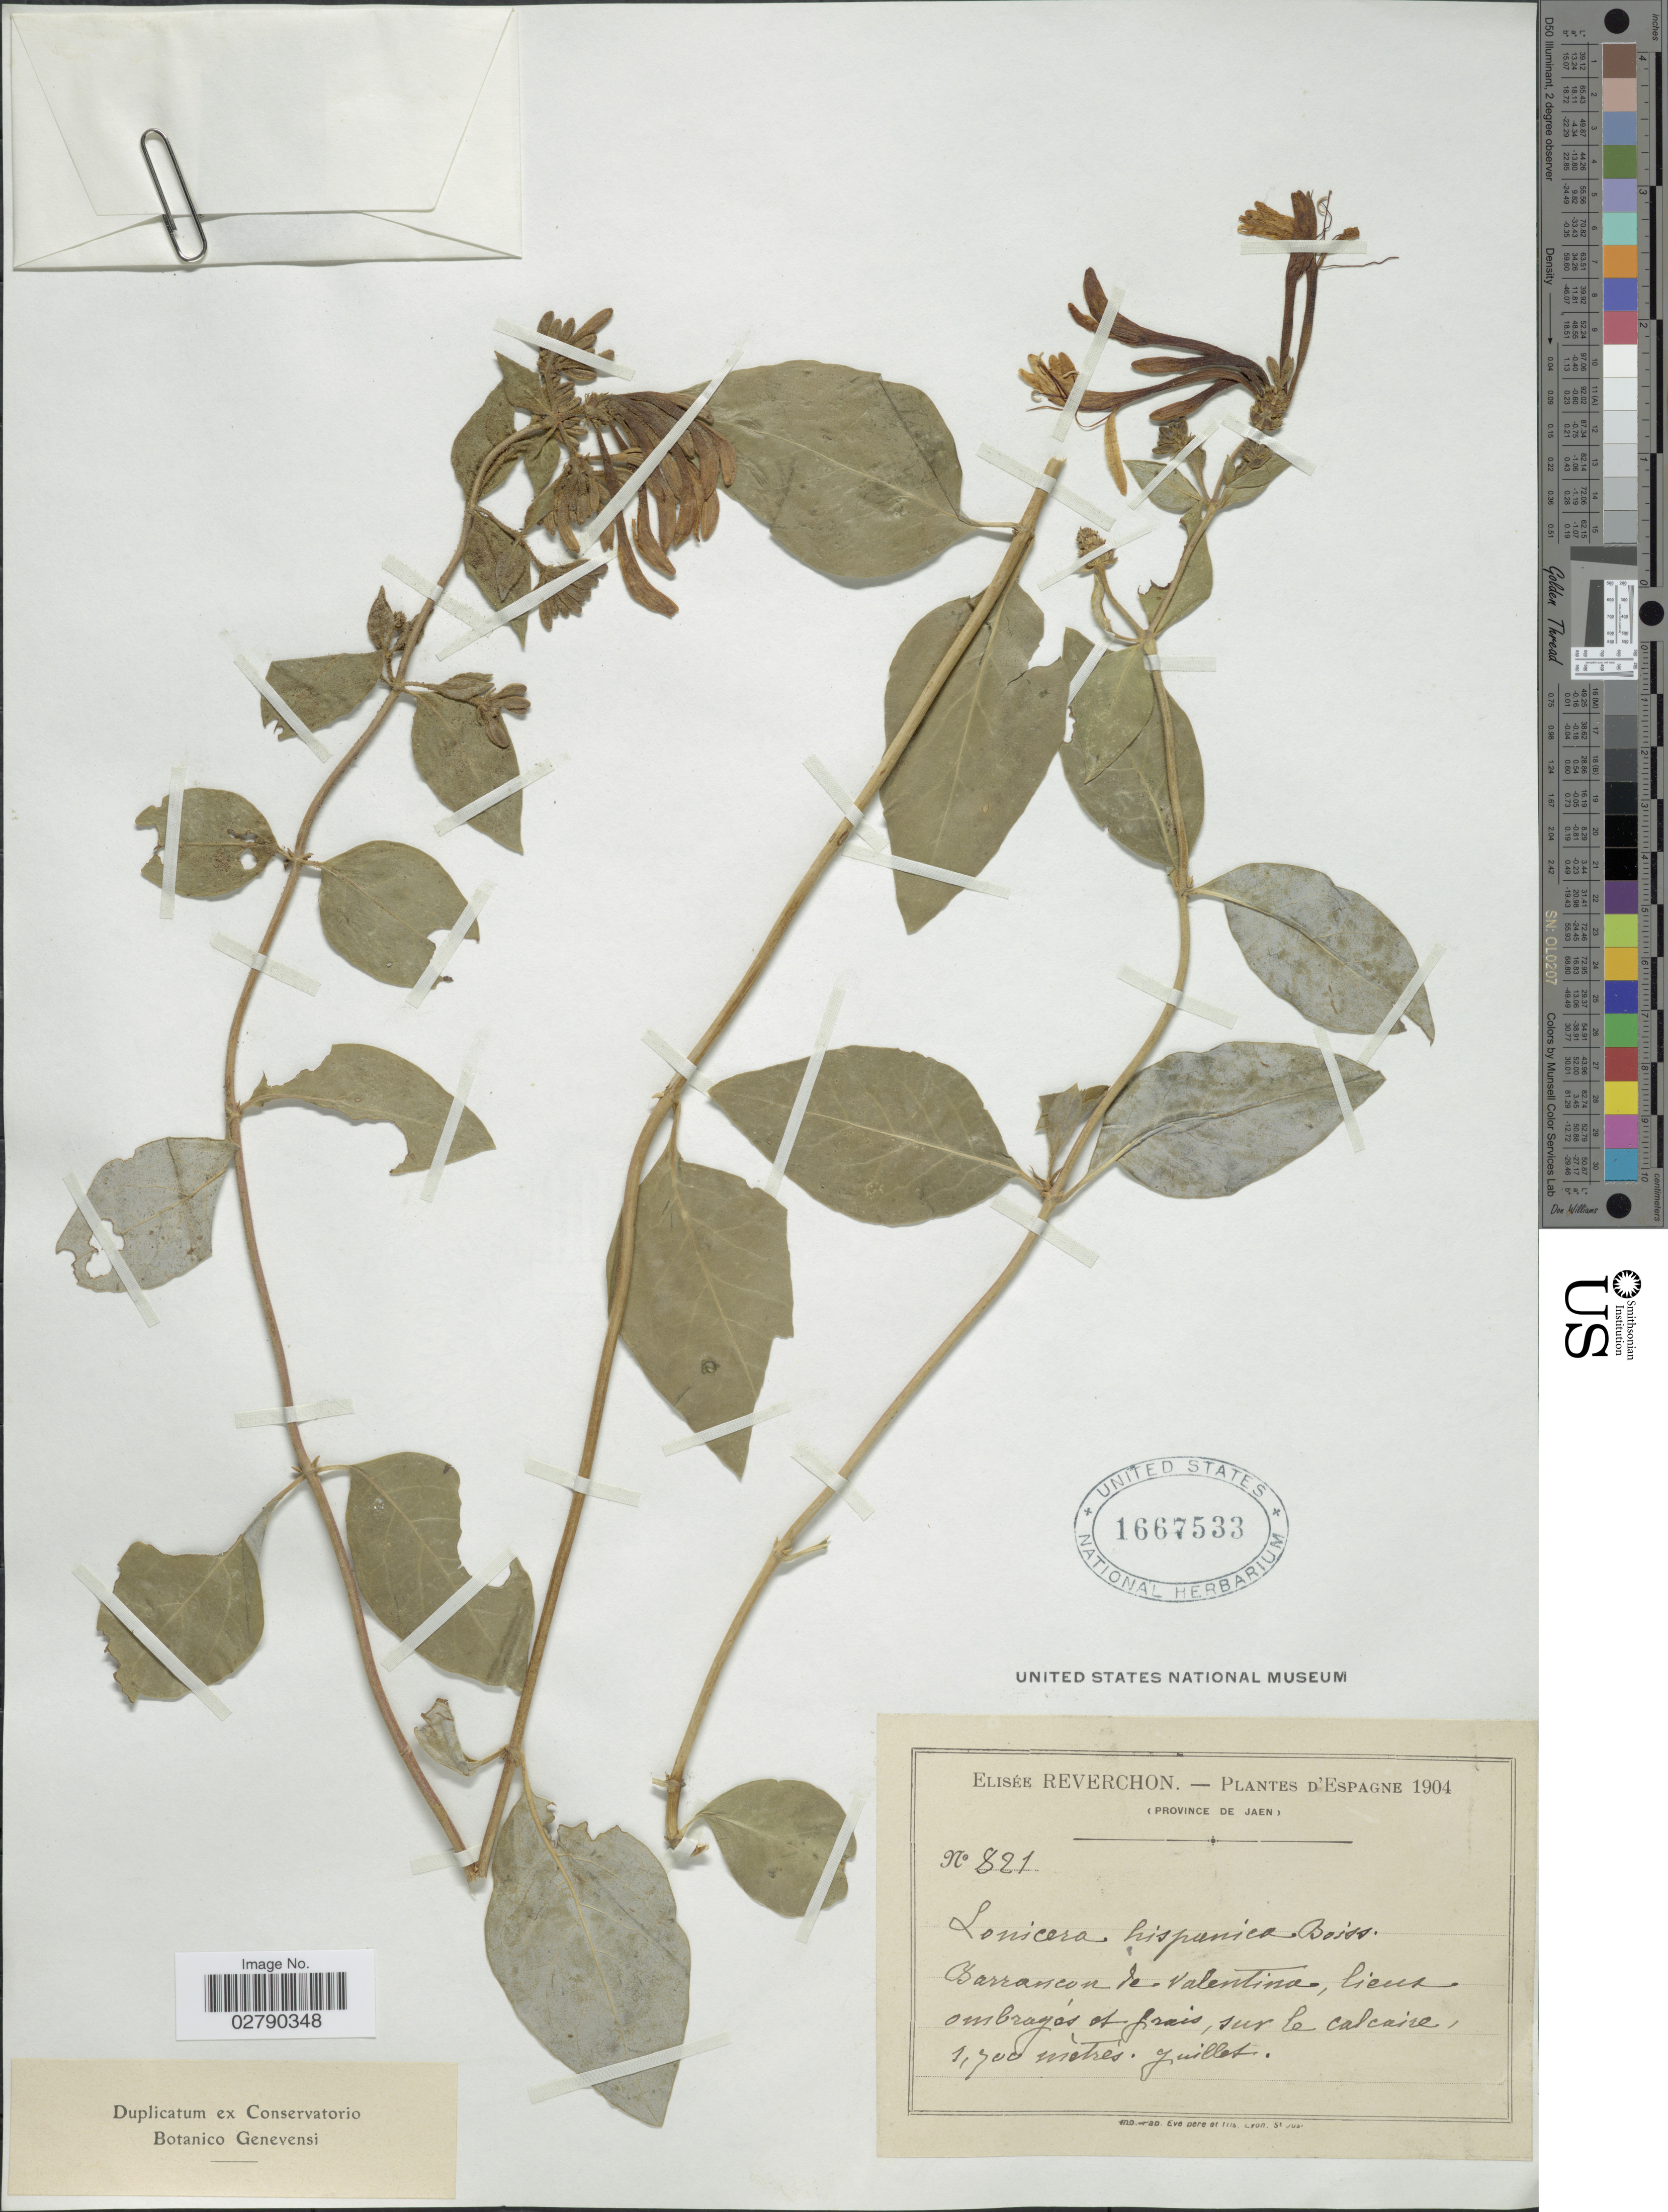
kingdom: Plantae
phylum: Tracheophyta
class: Magnoliopsida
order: Dipsacales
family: Caprifoliaceae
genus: Lonicera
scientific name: Lonicera hispanica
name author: Boiss. & Reut.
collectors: E. Reverchon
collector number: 821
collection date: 1904-07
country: Spain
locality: Espagne. Province de Jaen. Barrancon de Valentina, lieut ombragas et frais, sur le calcaire.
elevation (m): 1700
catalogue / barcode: US 1667533